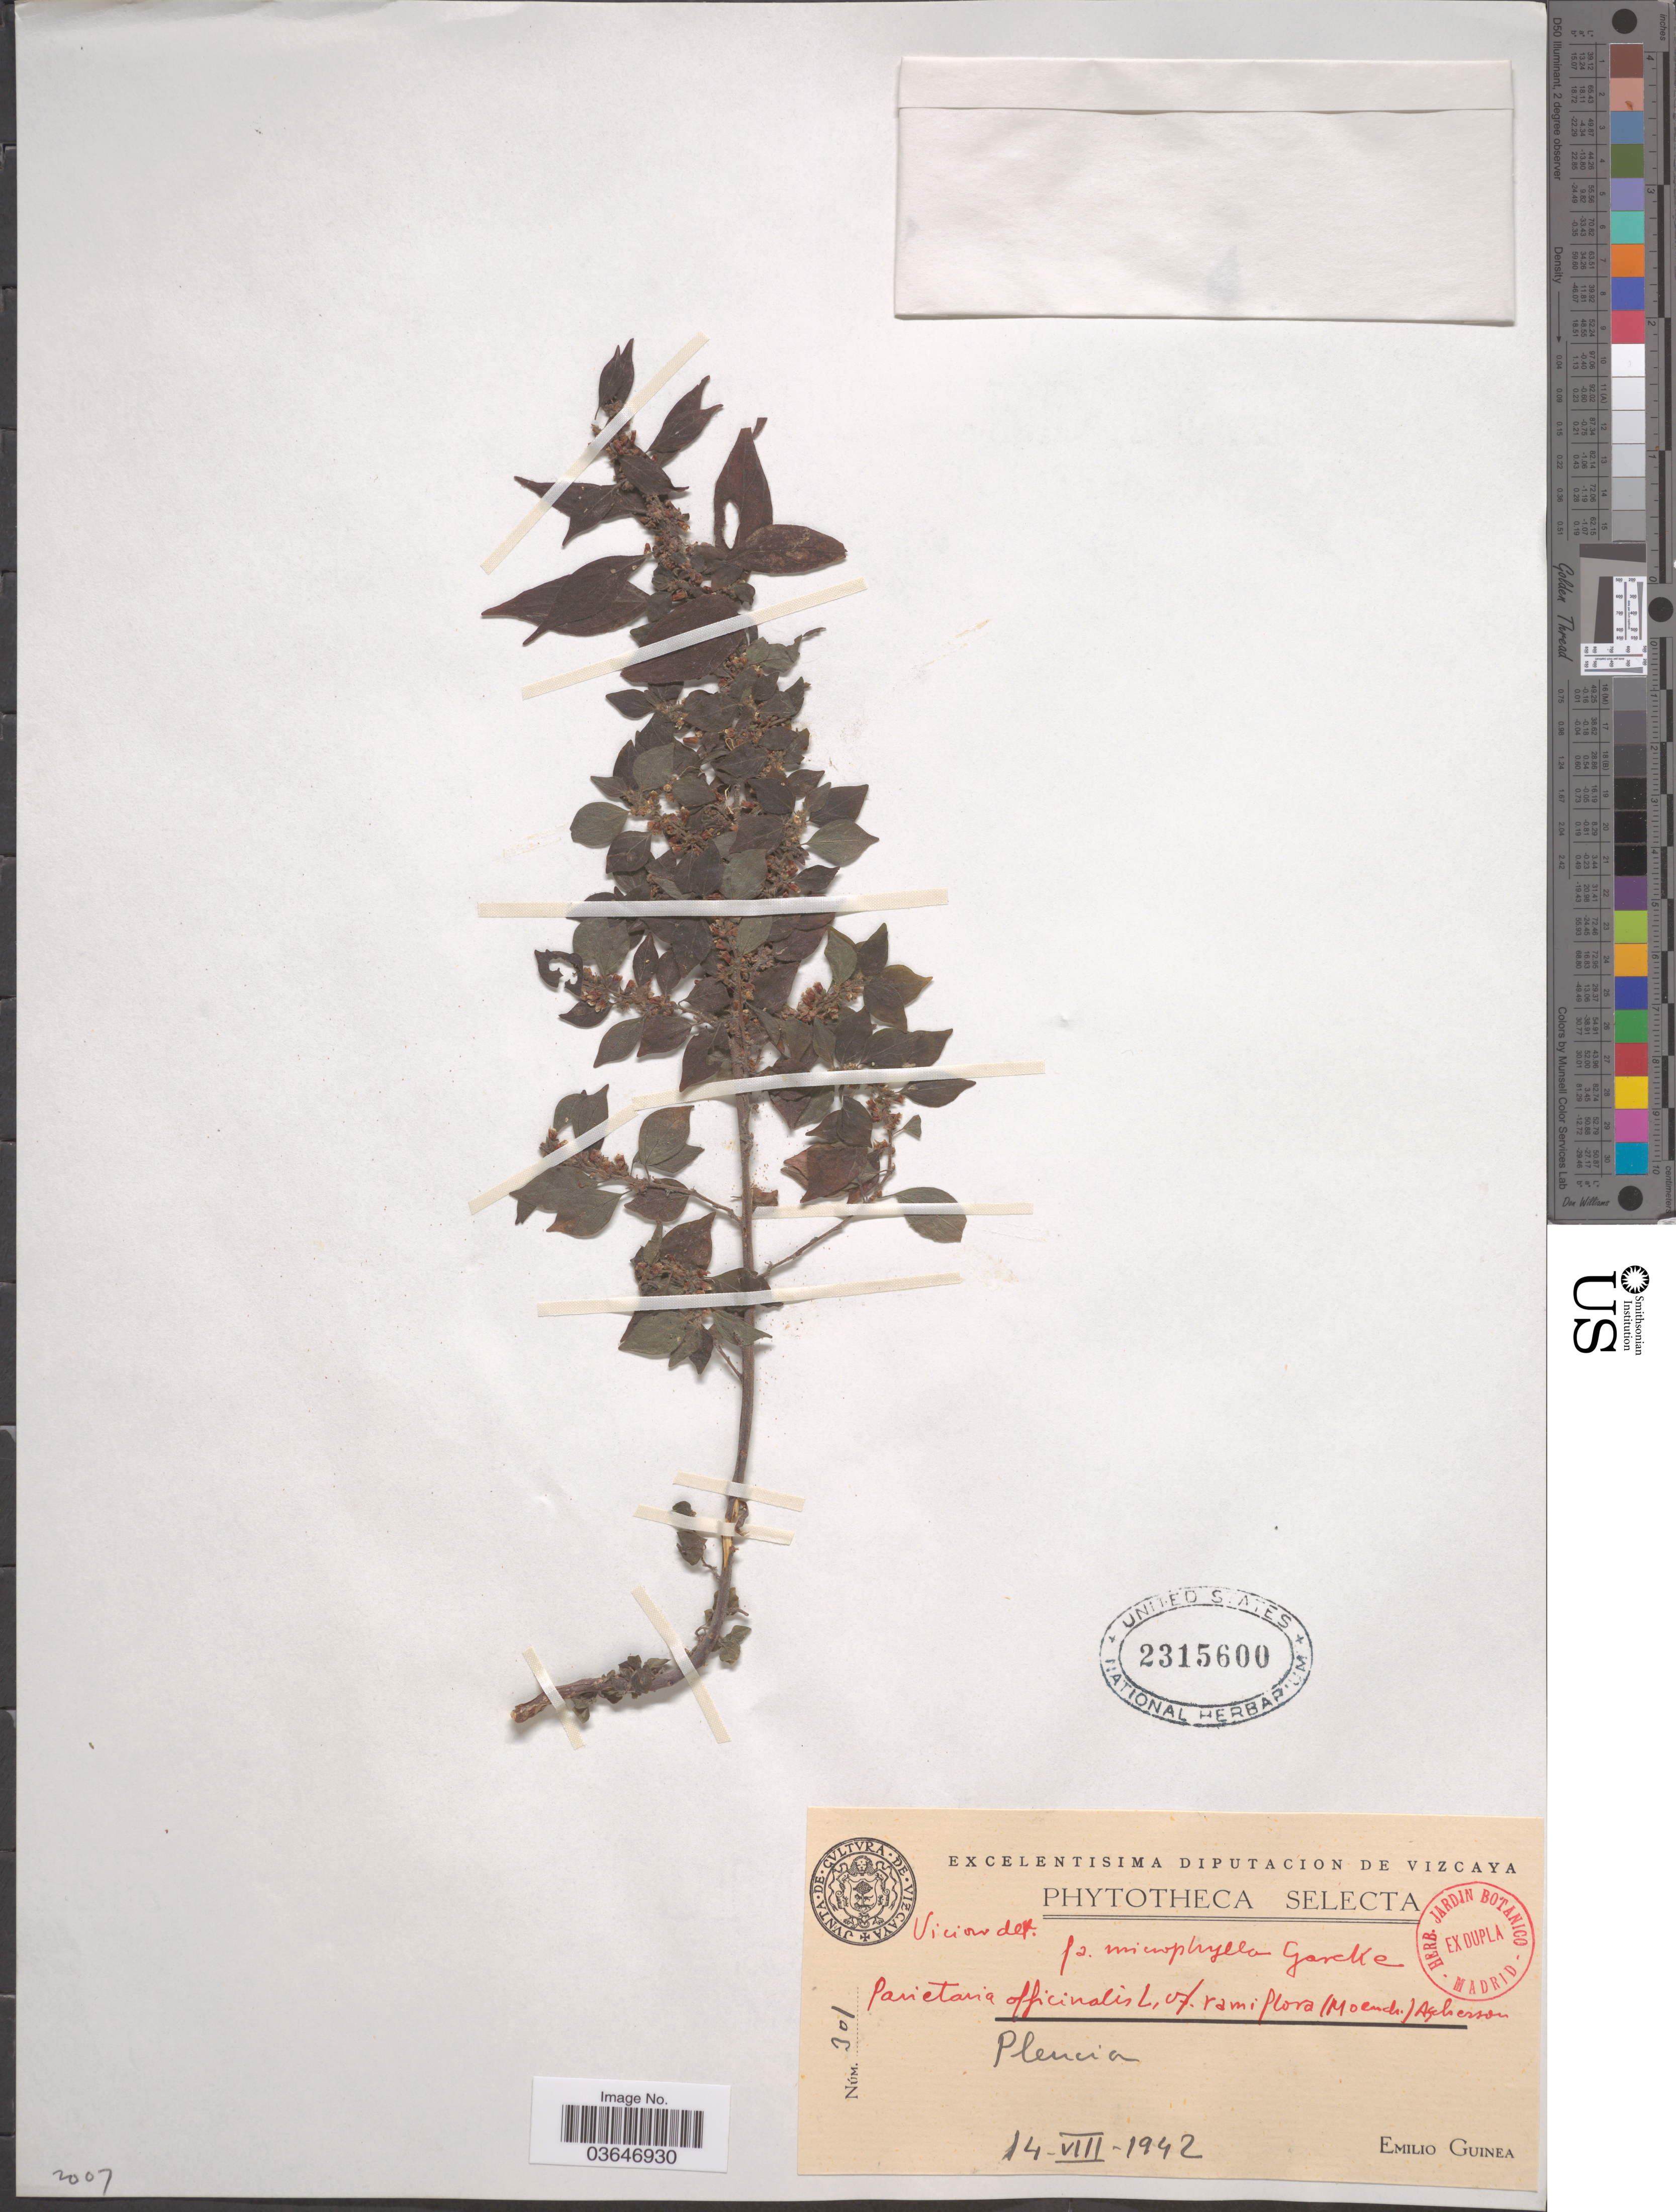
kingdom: Plantae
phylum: Tracheophyta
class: Magnoliopsida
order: Rosales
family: Urticaceae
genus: Parietaria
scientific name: Parietaria officinalis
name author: L.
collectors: E. Guinea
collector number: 301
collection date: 1942-08-14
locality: Plencia [interpreted] [unsure placement]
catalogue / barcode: US 2315600